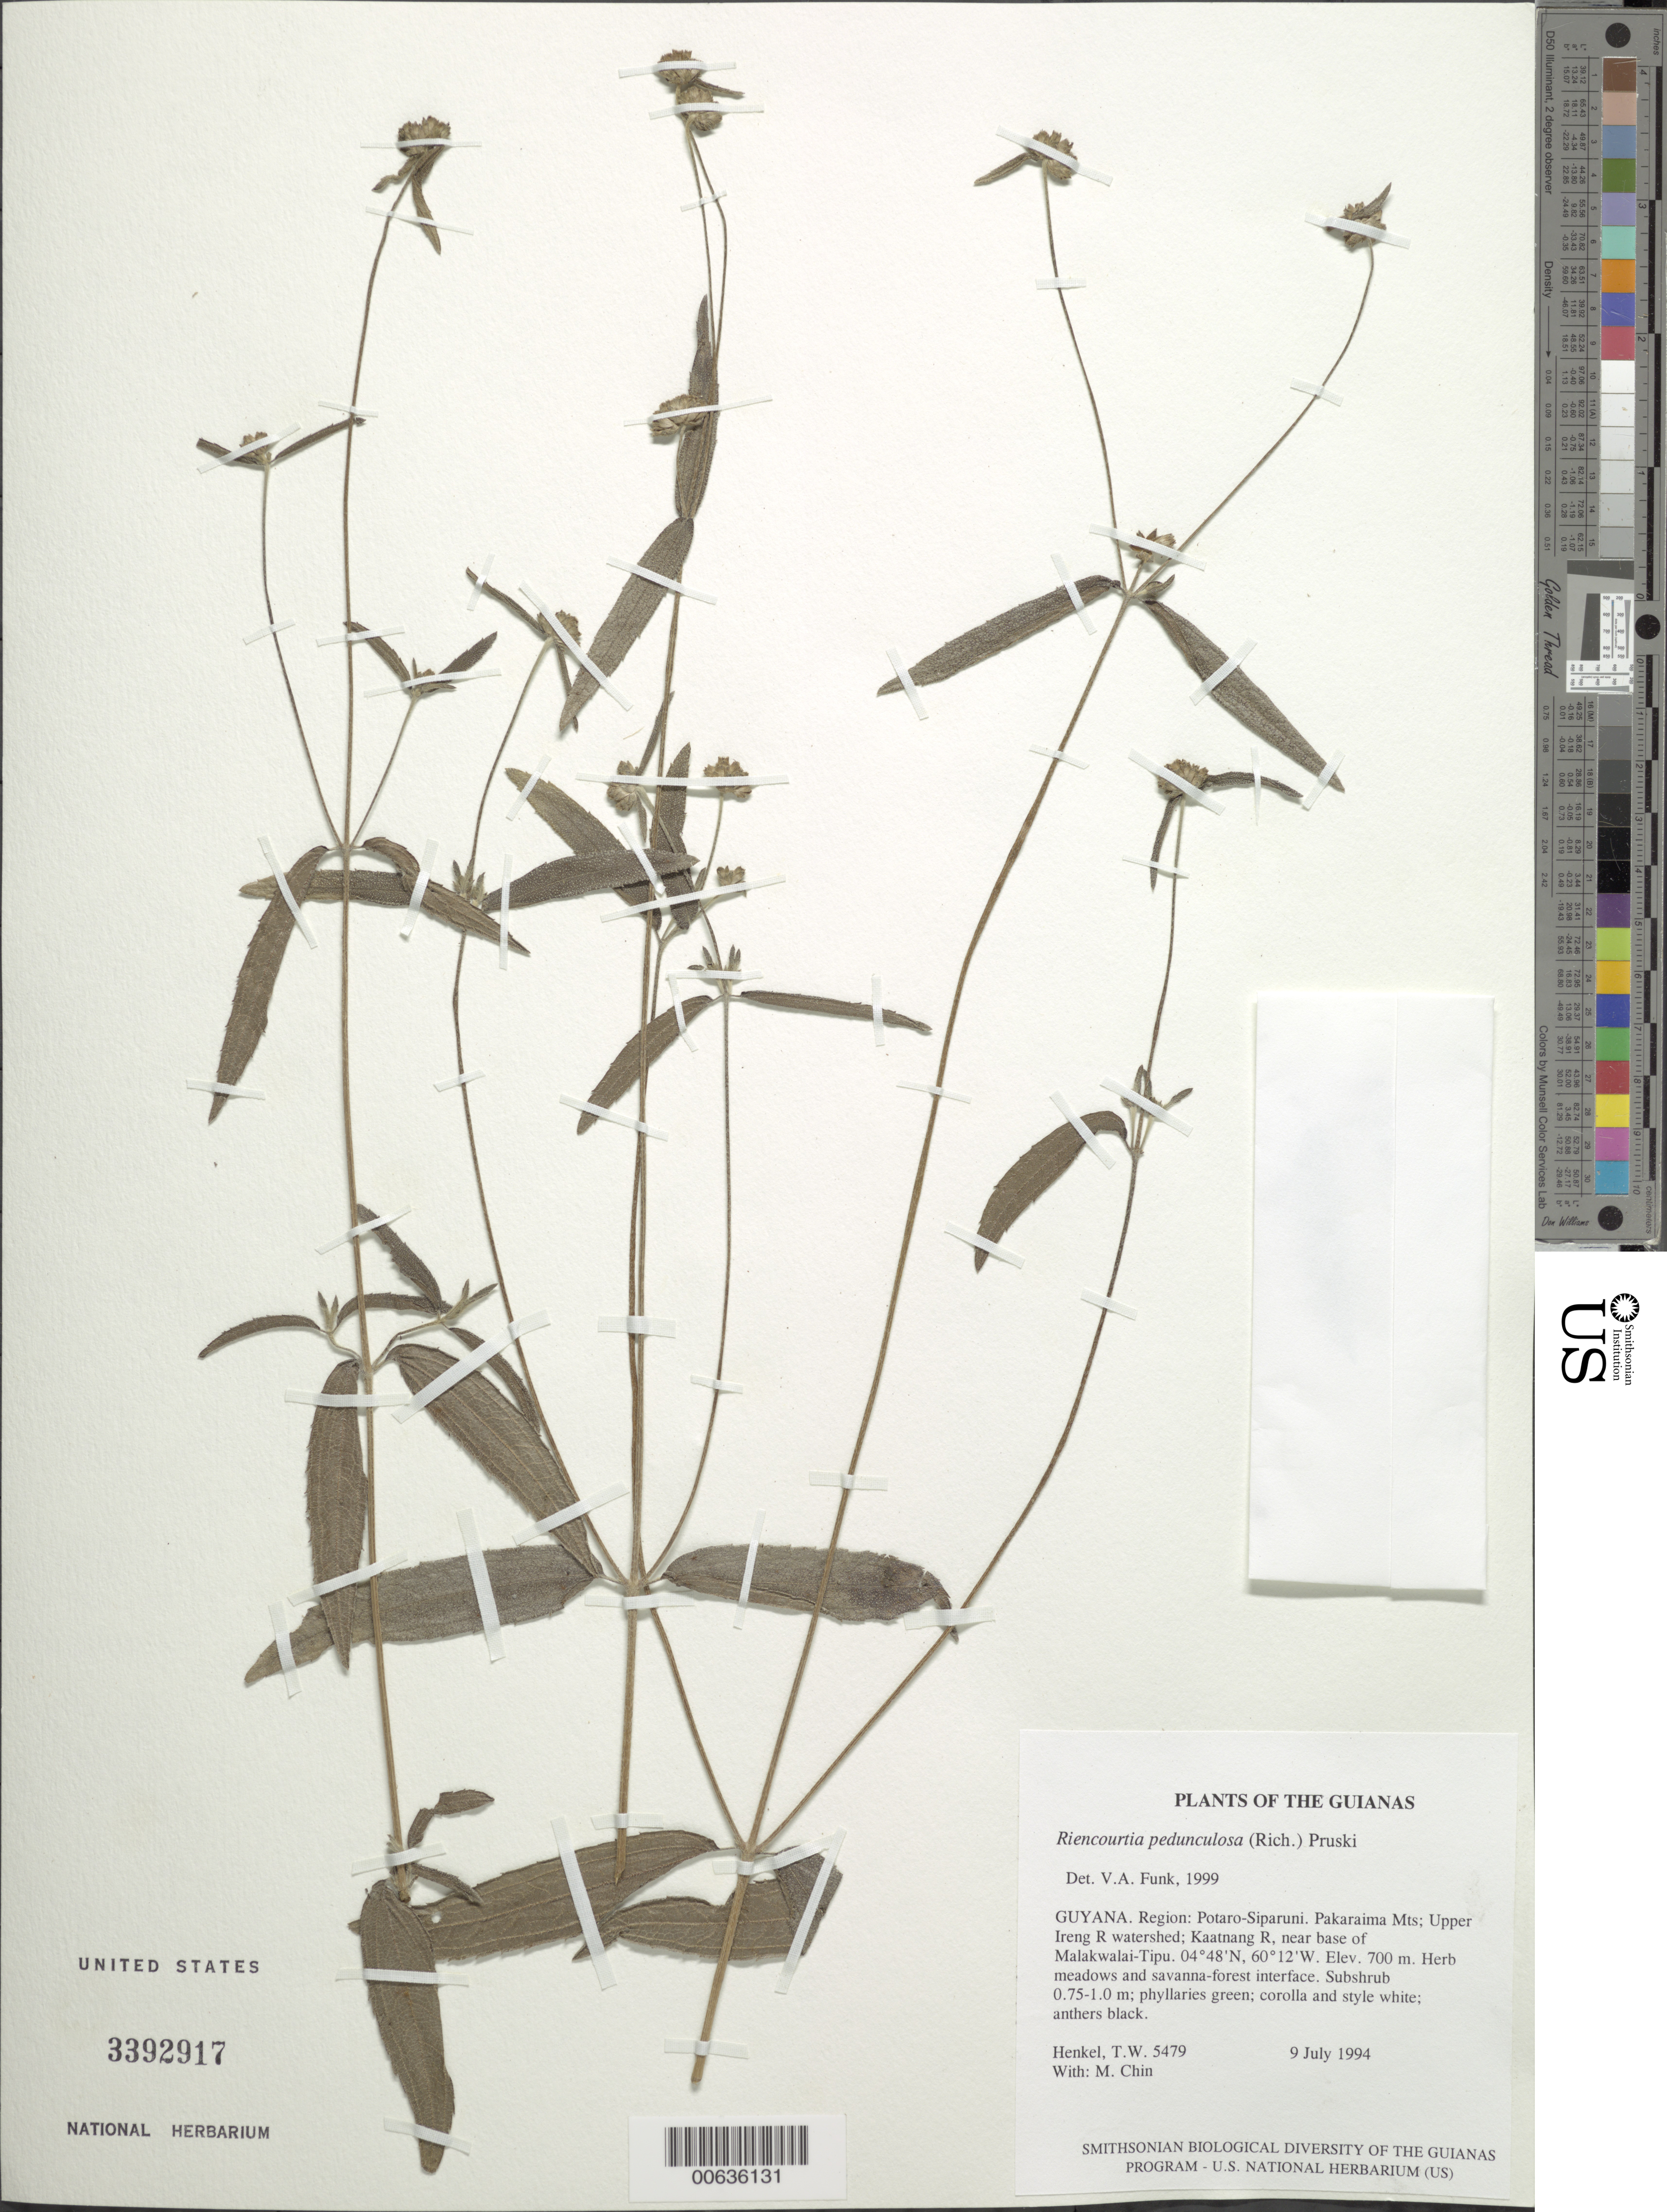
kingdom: Plantae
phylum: Tracheophyta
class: Magnoliopsida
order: Asterales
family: Asteraceae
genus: Riencourtia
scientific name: Riencourtia pedunculosa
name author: (Rich.) Pruski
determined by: Funk, Vicki A., (BOT), Smithsonian Institution - National Museum of Natural History (UNITED STATES)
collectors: T. Henkel & M. Chin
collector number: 5479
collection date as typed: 9 July 1994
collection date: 1994-07-09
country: Guyana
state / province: Potaro-Siparuni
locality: Pakaraima Mts; Upper Ireng R watershed; Kaatnang R, near base of Malakwalai-Tipu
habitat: Herb meadows and savanna-forest interface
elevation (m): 700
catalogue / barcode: US 3392917